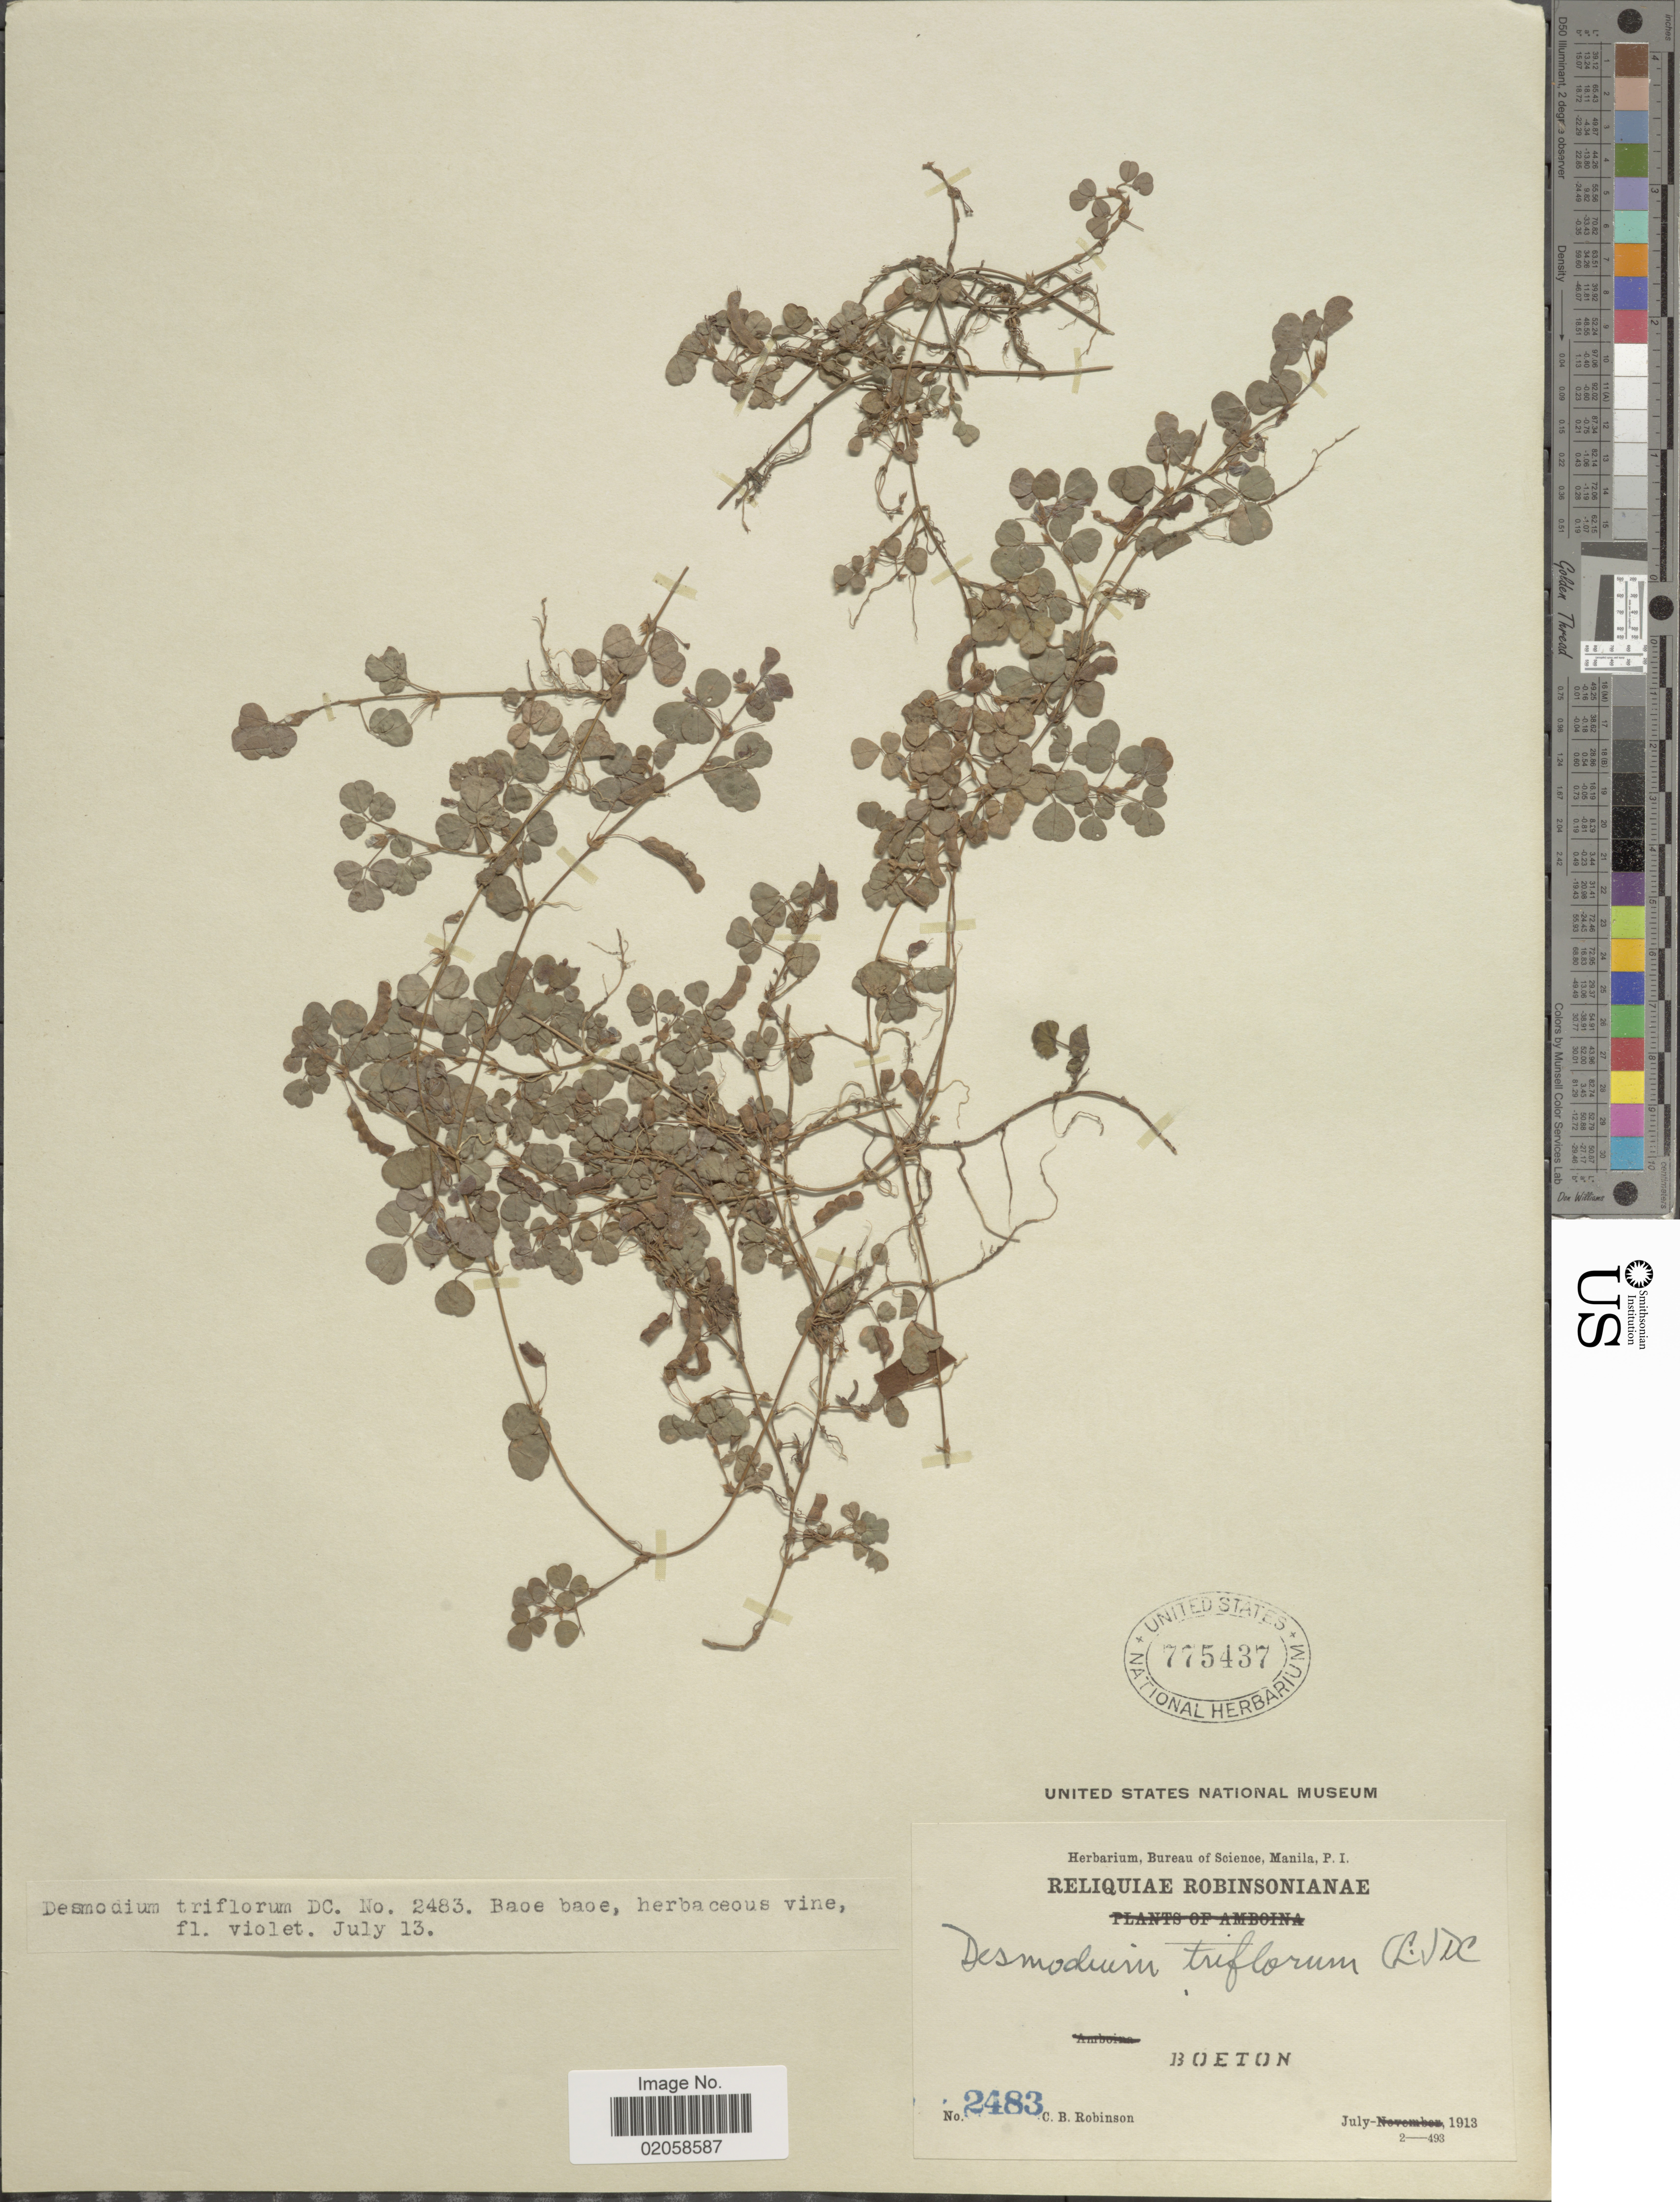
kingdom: Plantae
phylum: Tracheophyta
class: Magnoliopsida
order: Fabales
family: Fabaceae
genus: Grona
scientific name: Grona triflora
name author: (L.) H. Ohashi & K. Ohashi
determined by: Strong, Mark T., (BOT), Smithsonian Institution - National Museum of Natural History (UNITED STATES)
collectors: C. Robinson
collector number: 2483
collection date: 1913-07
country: Indonesia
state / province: Sulawesi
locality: Boeton.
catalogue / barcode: US 775437